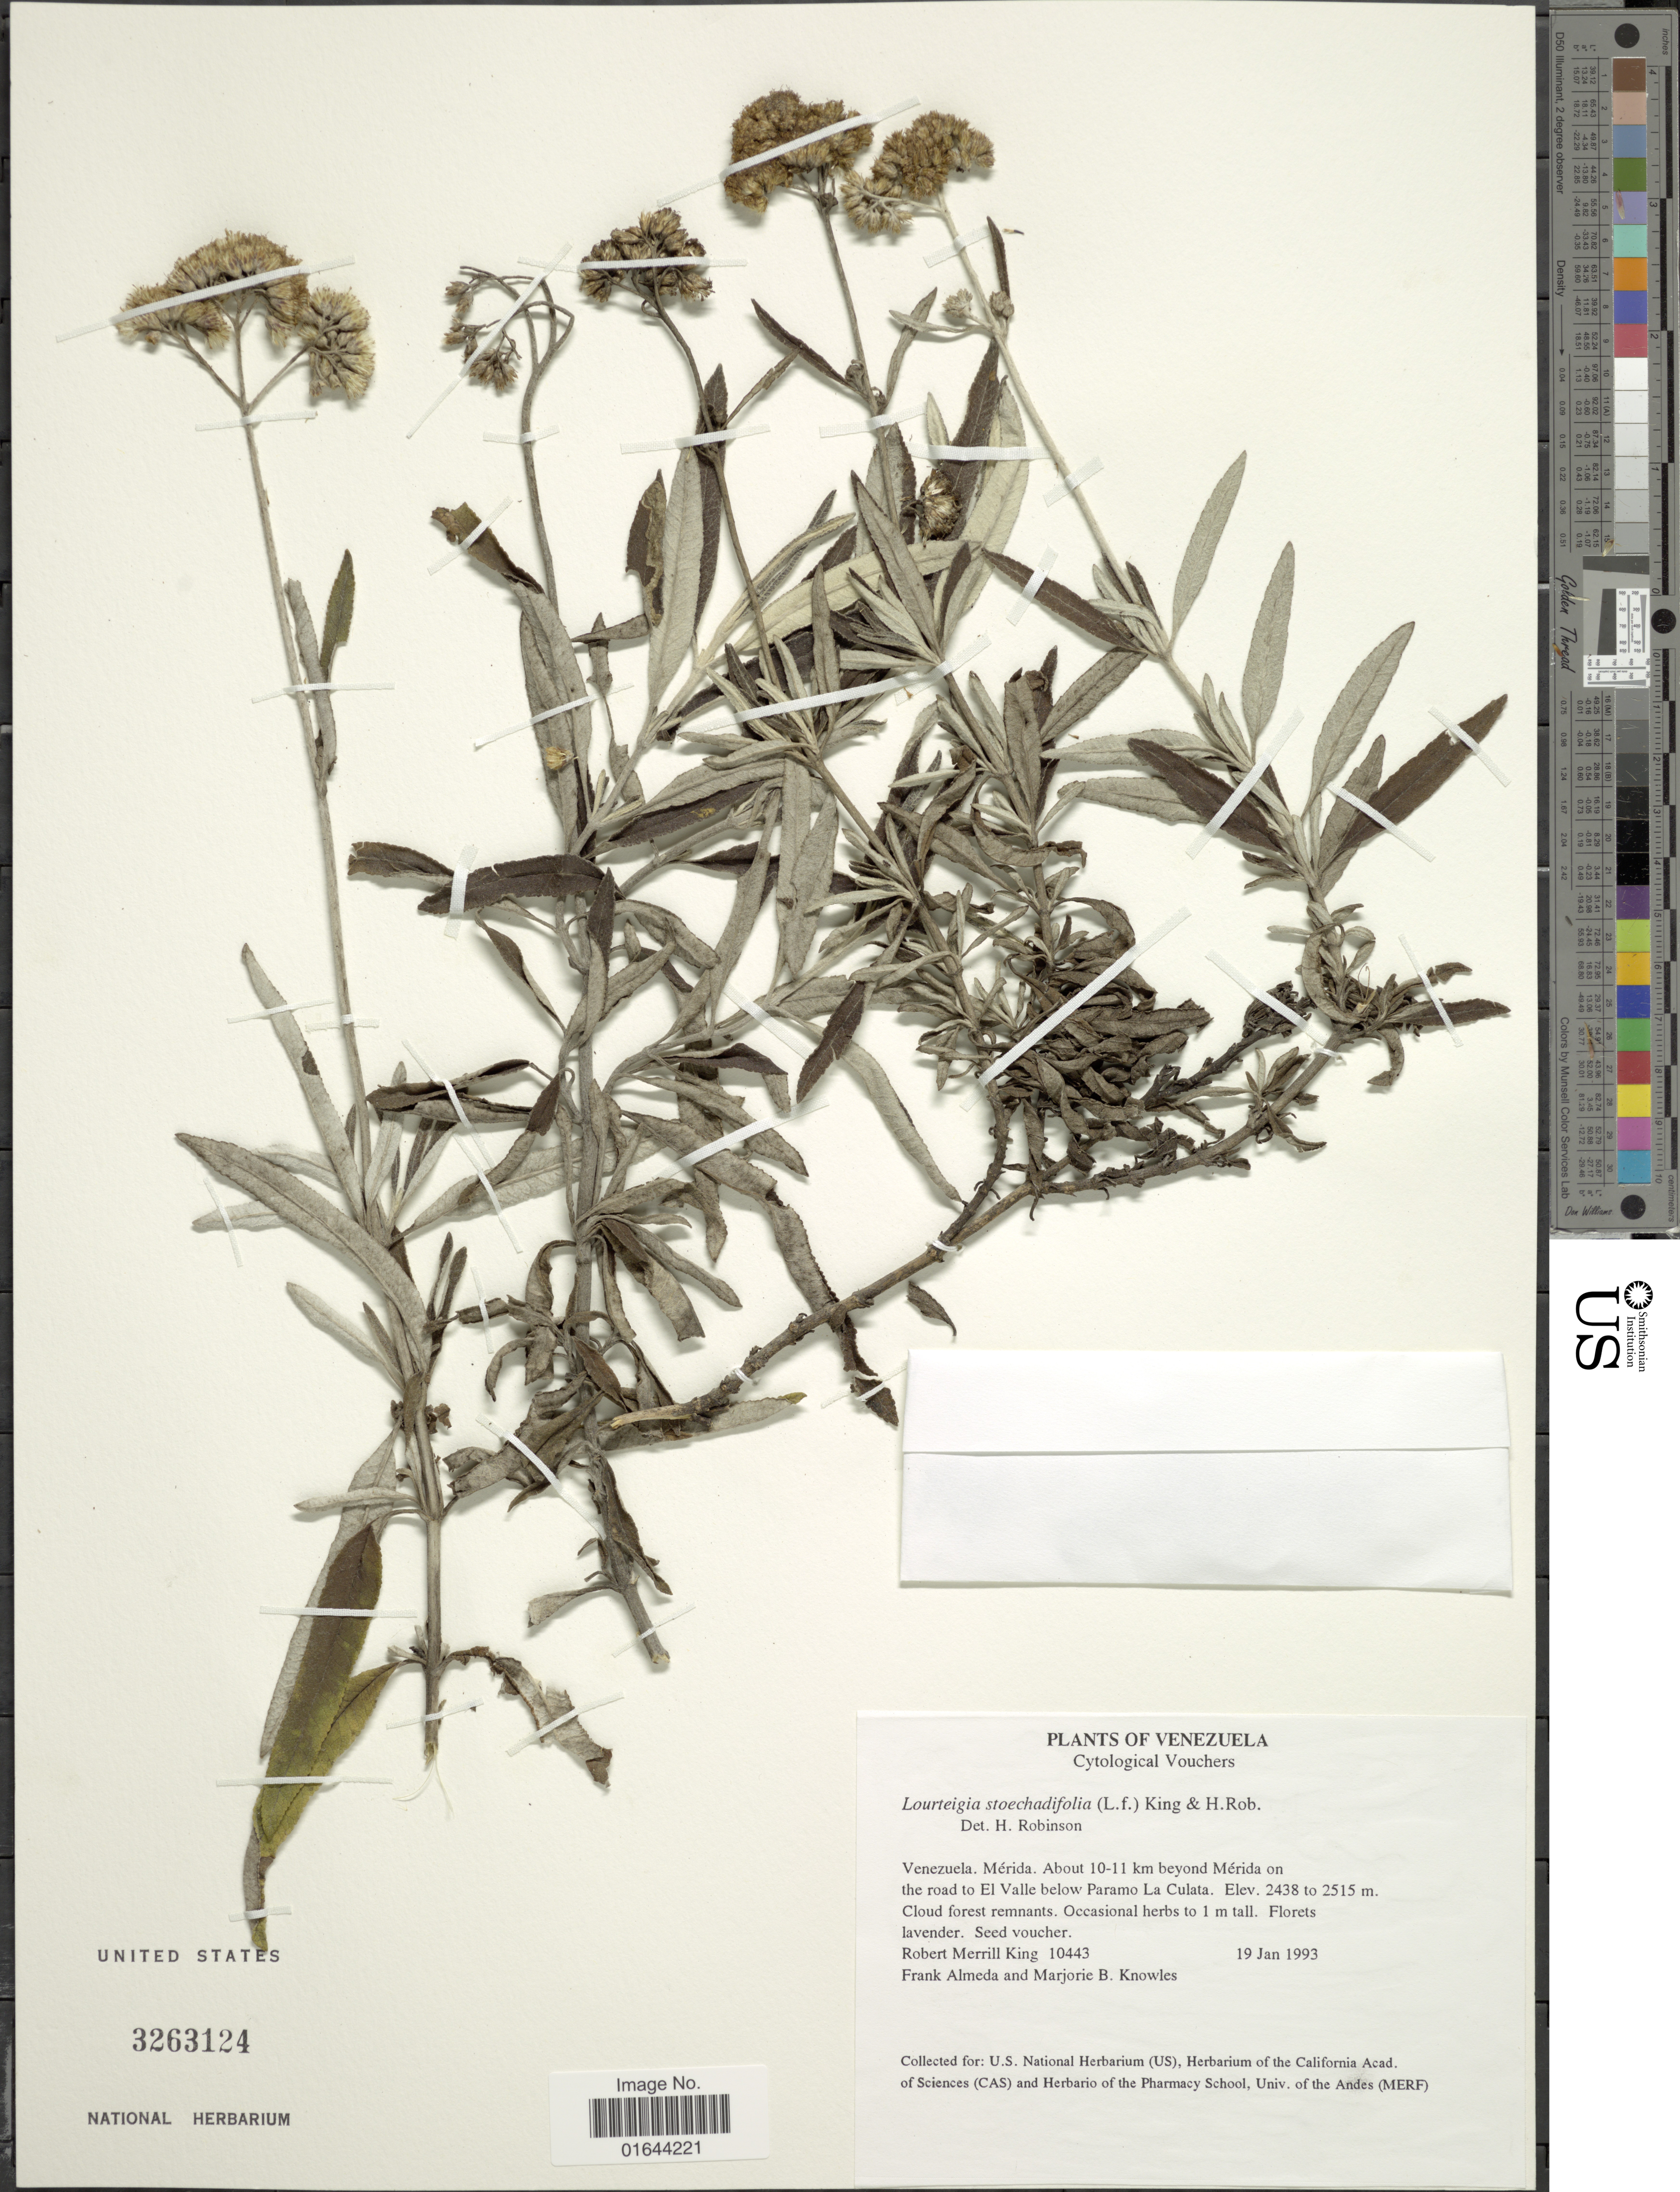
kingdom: Plantae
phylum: Tracheophyta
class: Magnoliopsida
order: Asterales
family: Asteraceae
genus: Lourteigia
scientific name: Lourteigia stoechadifolia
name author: (L. f.) R.M. King & H. Rob.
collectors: R. M. King, F. Almeda & M. B. Knowles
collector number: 10443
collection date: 1993-01-19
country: Venezuela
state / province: Mérida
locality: Merida, About 10-11 km beyond Merida on the road to El below Paramo La Culata.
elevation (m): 2438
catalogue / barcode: US 3263124